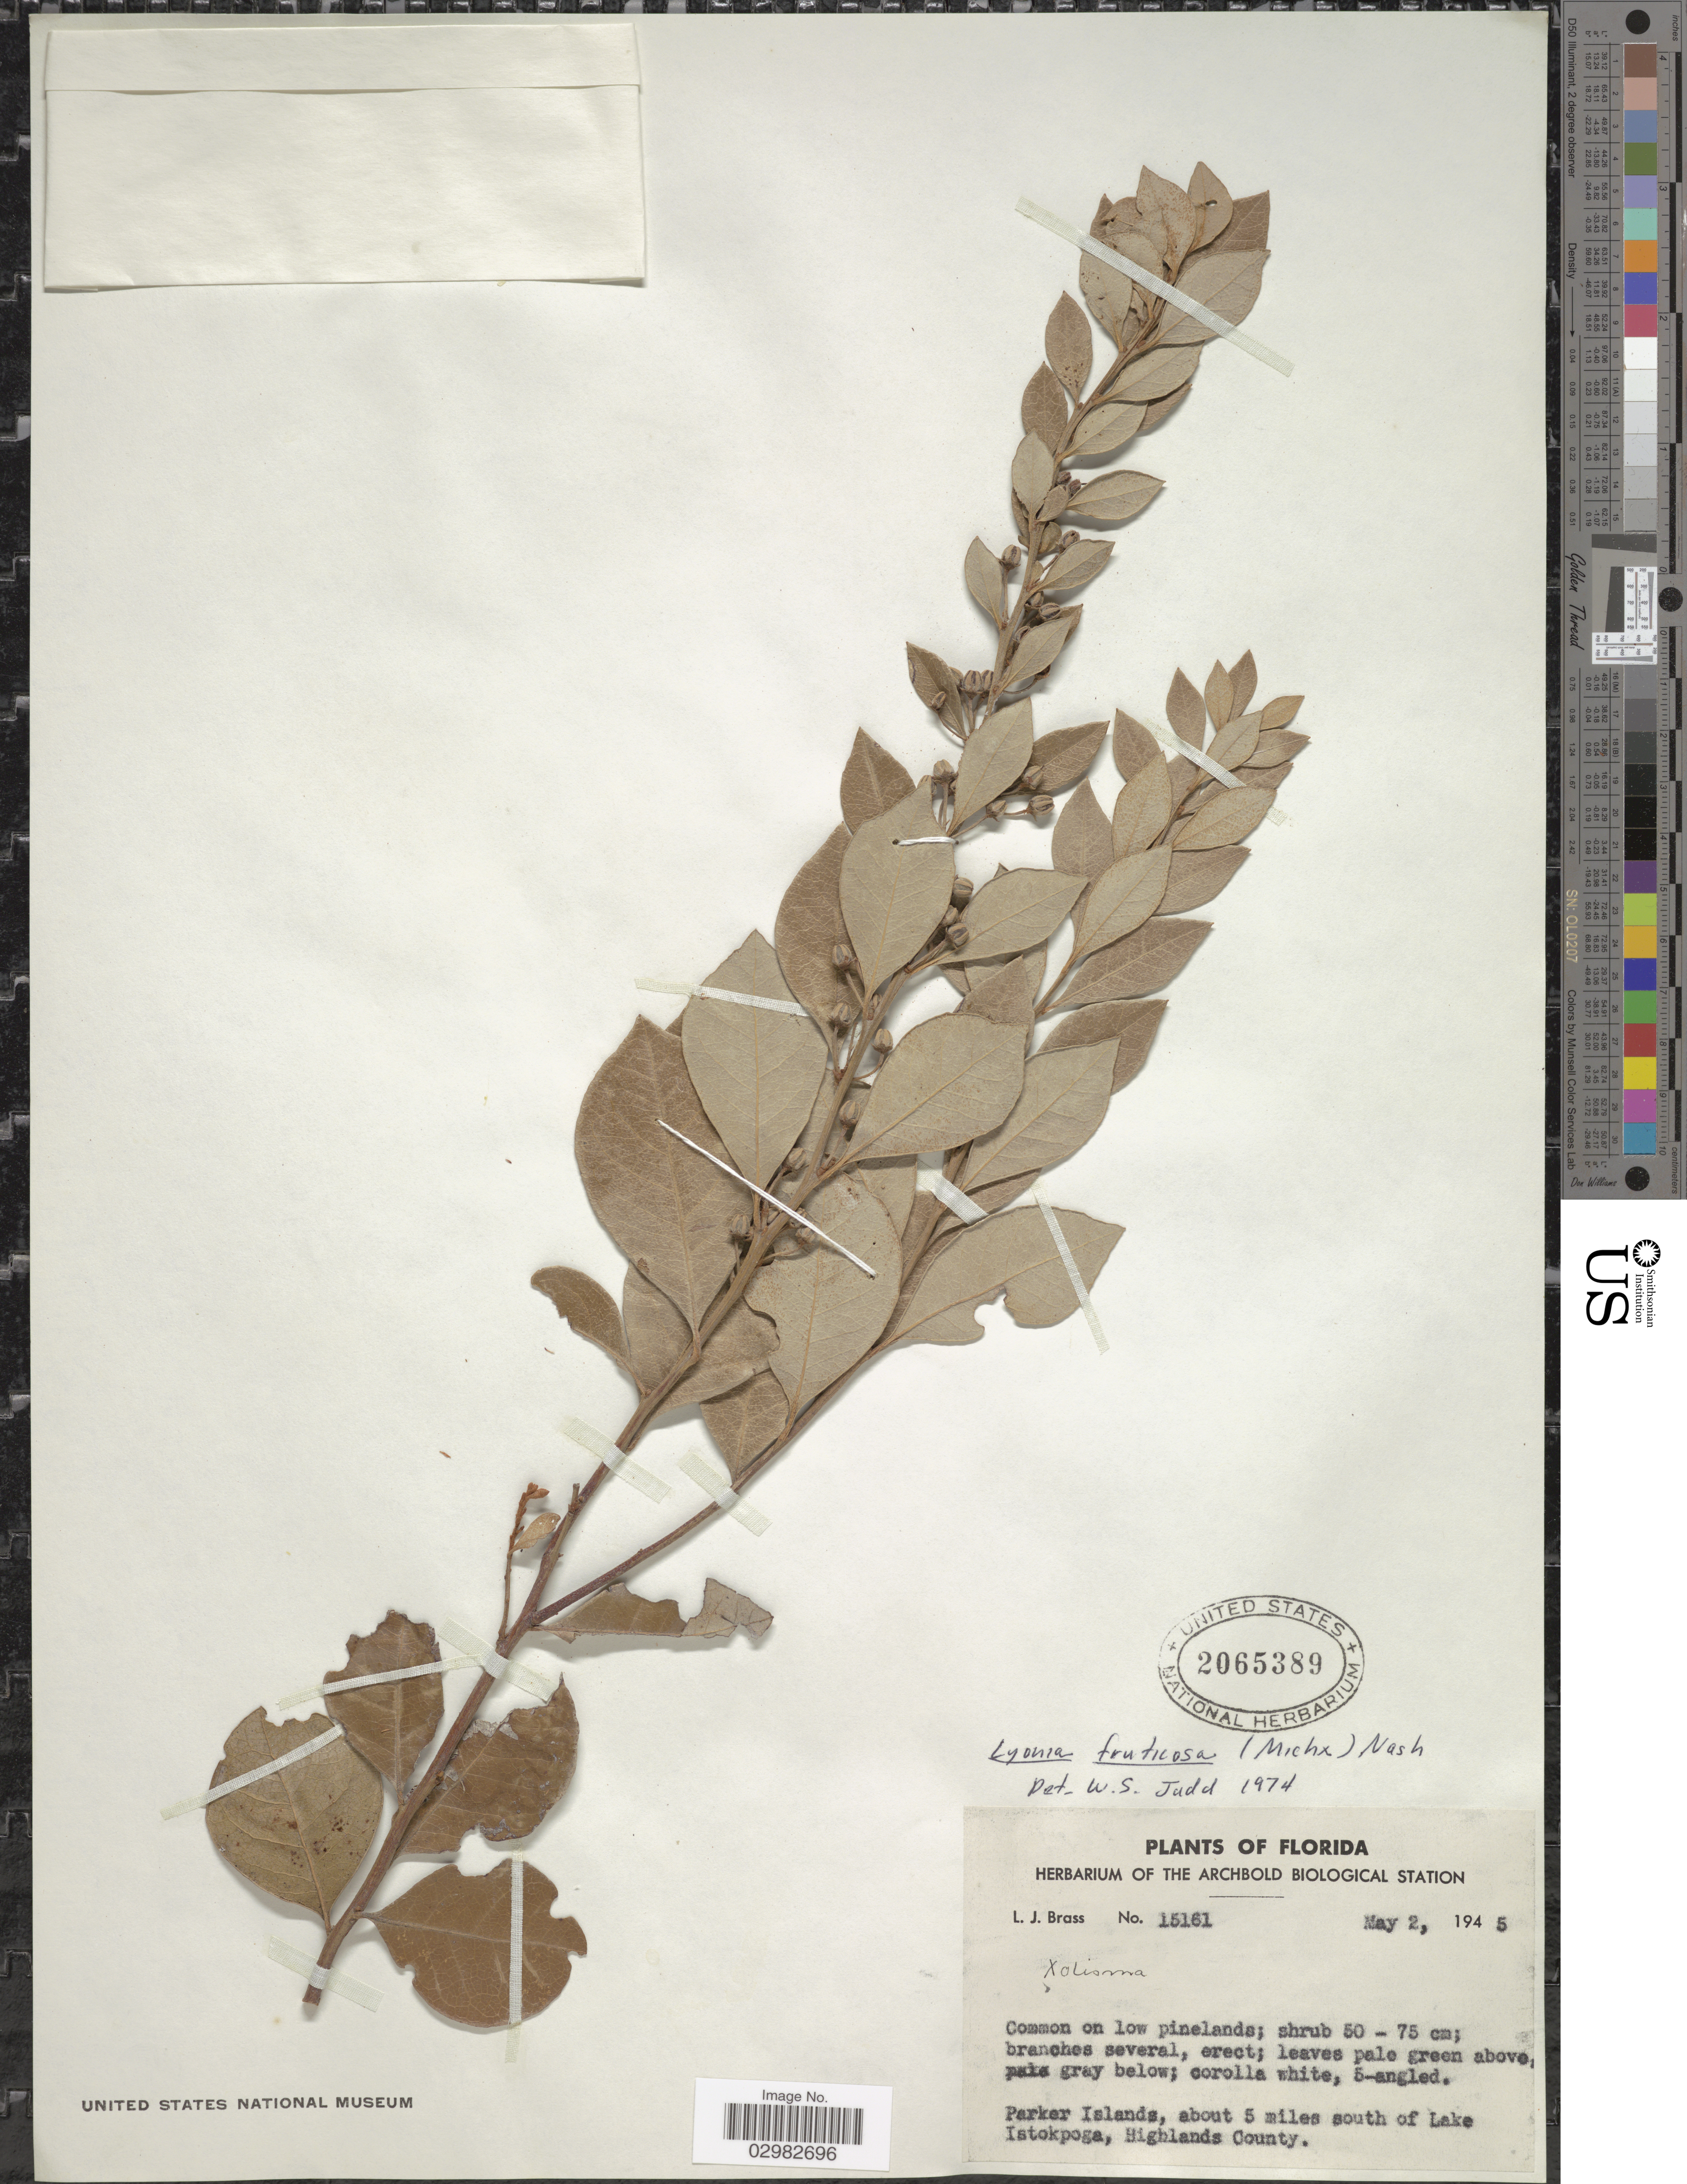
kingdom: Plantae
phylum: Tracheophyta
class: Magnoliopsida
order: Ericales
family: Ericaceae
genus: Lyonia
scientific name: Lyonia fruticosa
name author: (Michx.) G.S. Torr.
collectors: L. J. Brass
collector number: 15161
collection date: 1945-05-02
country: United States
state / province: Florida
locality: Parker Islands, about 5 miles south of Lake Istokpoga, Highlands County.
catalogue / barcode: US 2065389